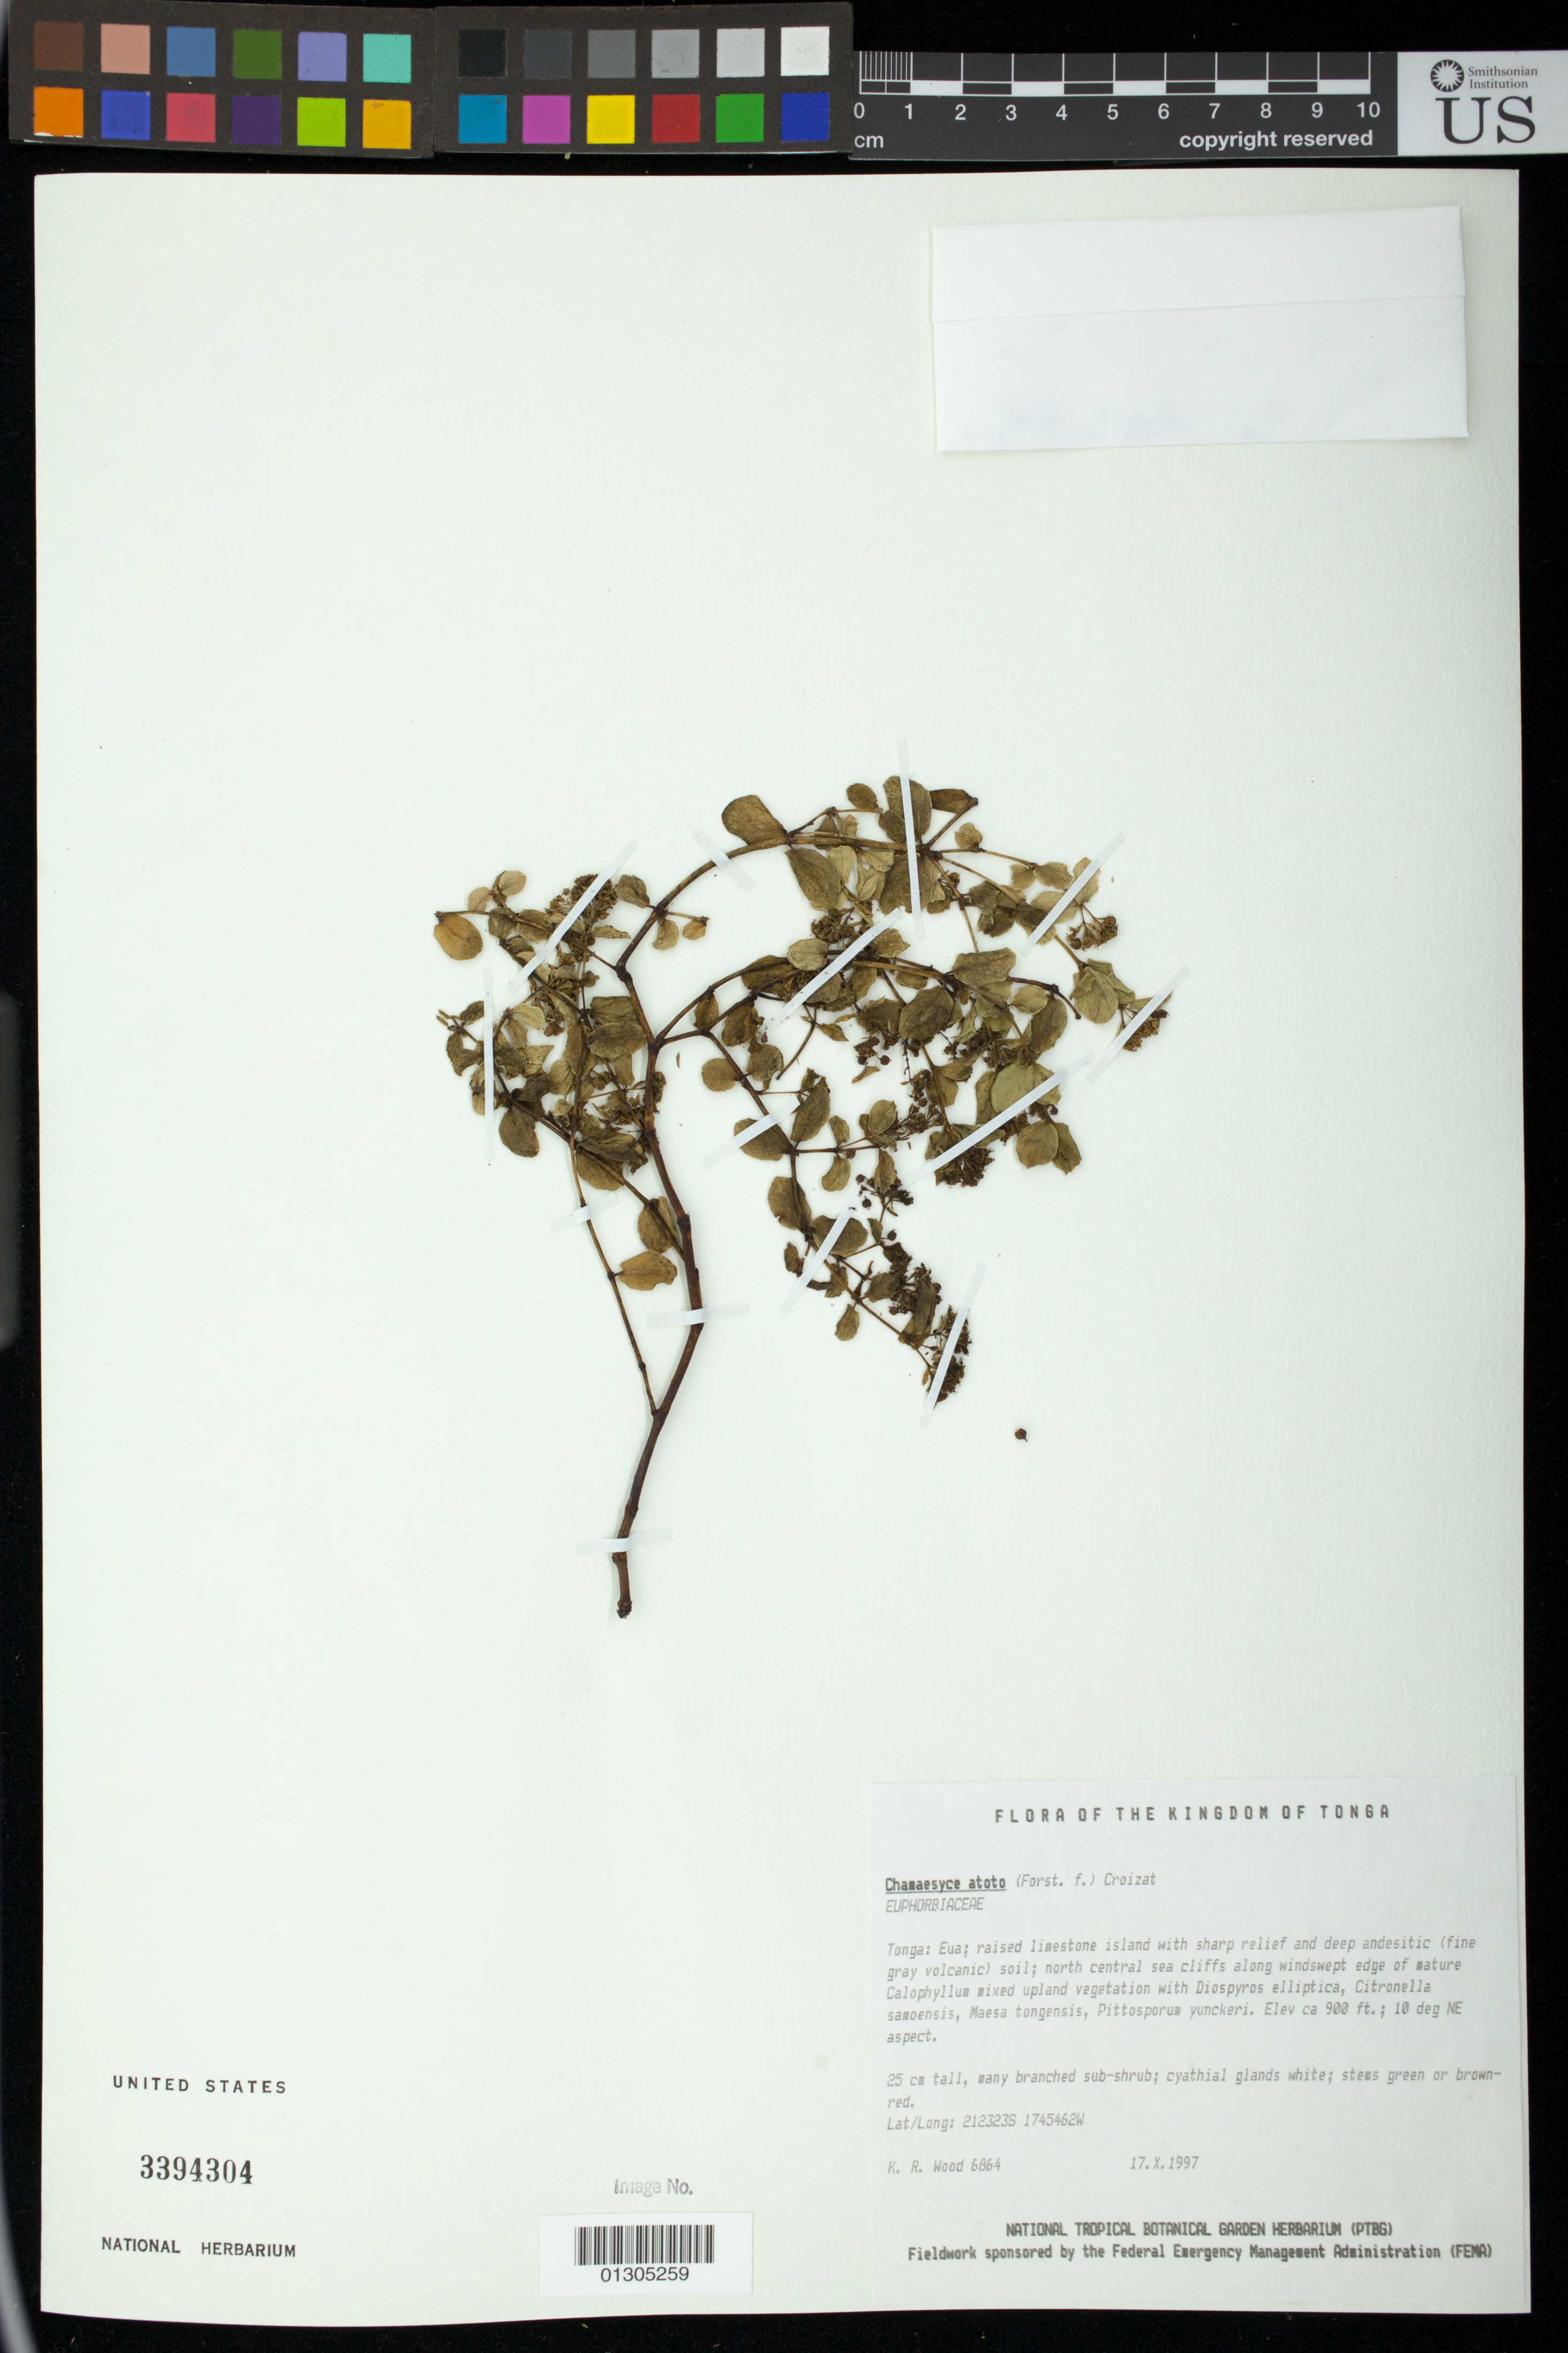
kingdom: Plantae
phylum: Tracheophyta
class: Magnoliopsida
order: Malpighiales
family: Euphorbiaceae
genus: Euphorbia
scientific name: Euphorbia atoto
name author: G. Forst.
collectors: K. R. Wood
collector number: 6864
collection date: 1997-10-17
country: Tonga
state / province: ?Eua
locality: island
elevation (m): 274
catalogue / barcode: US 3394304